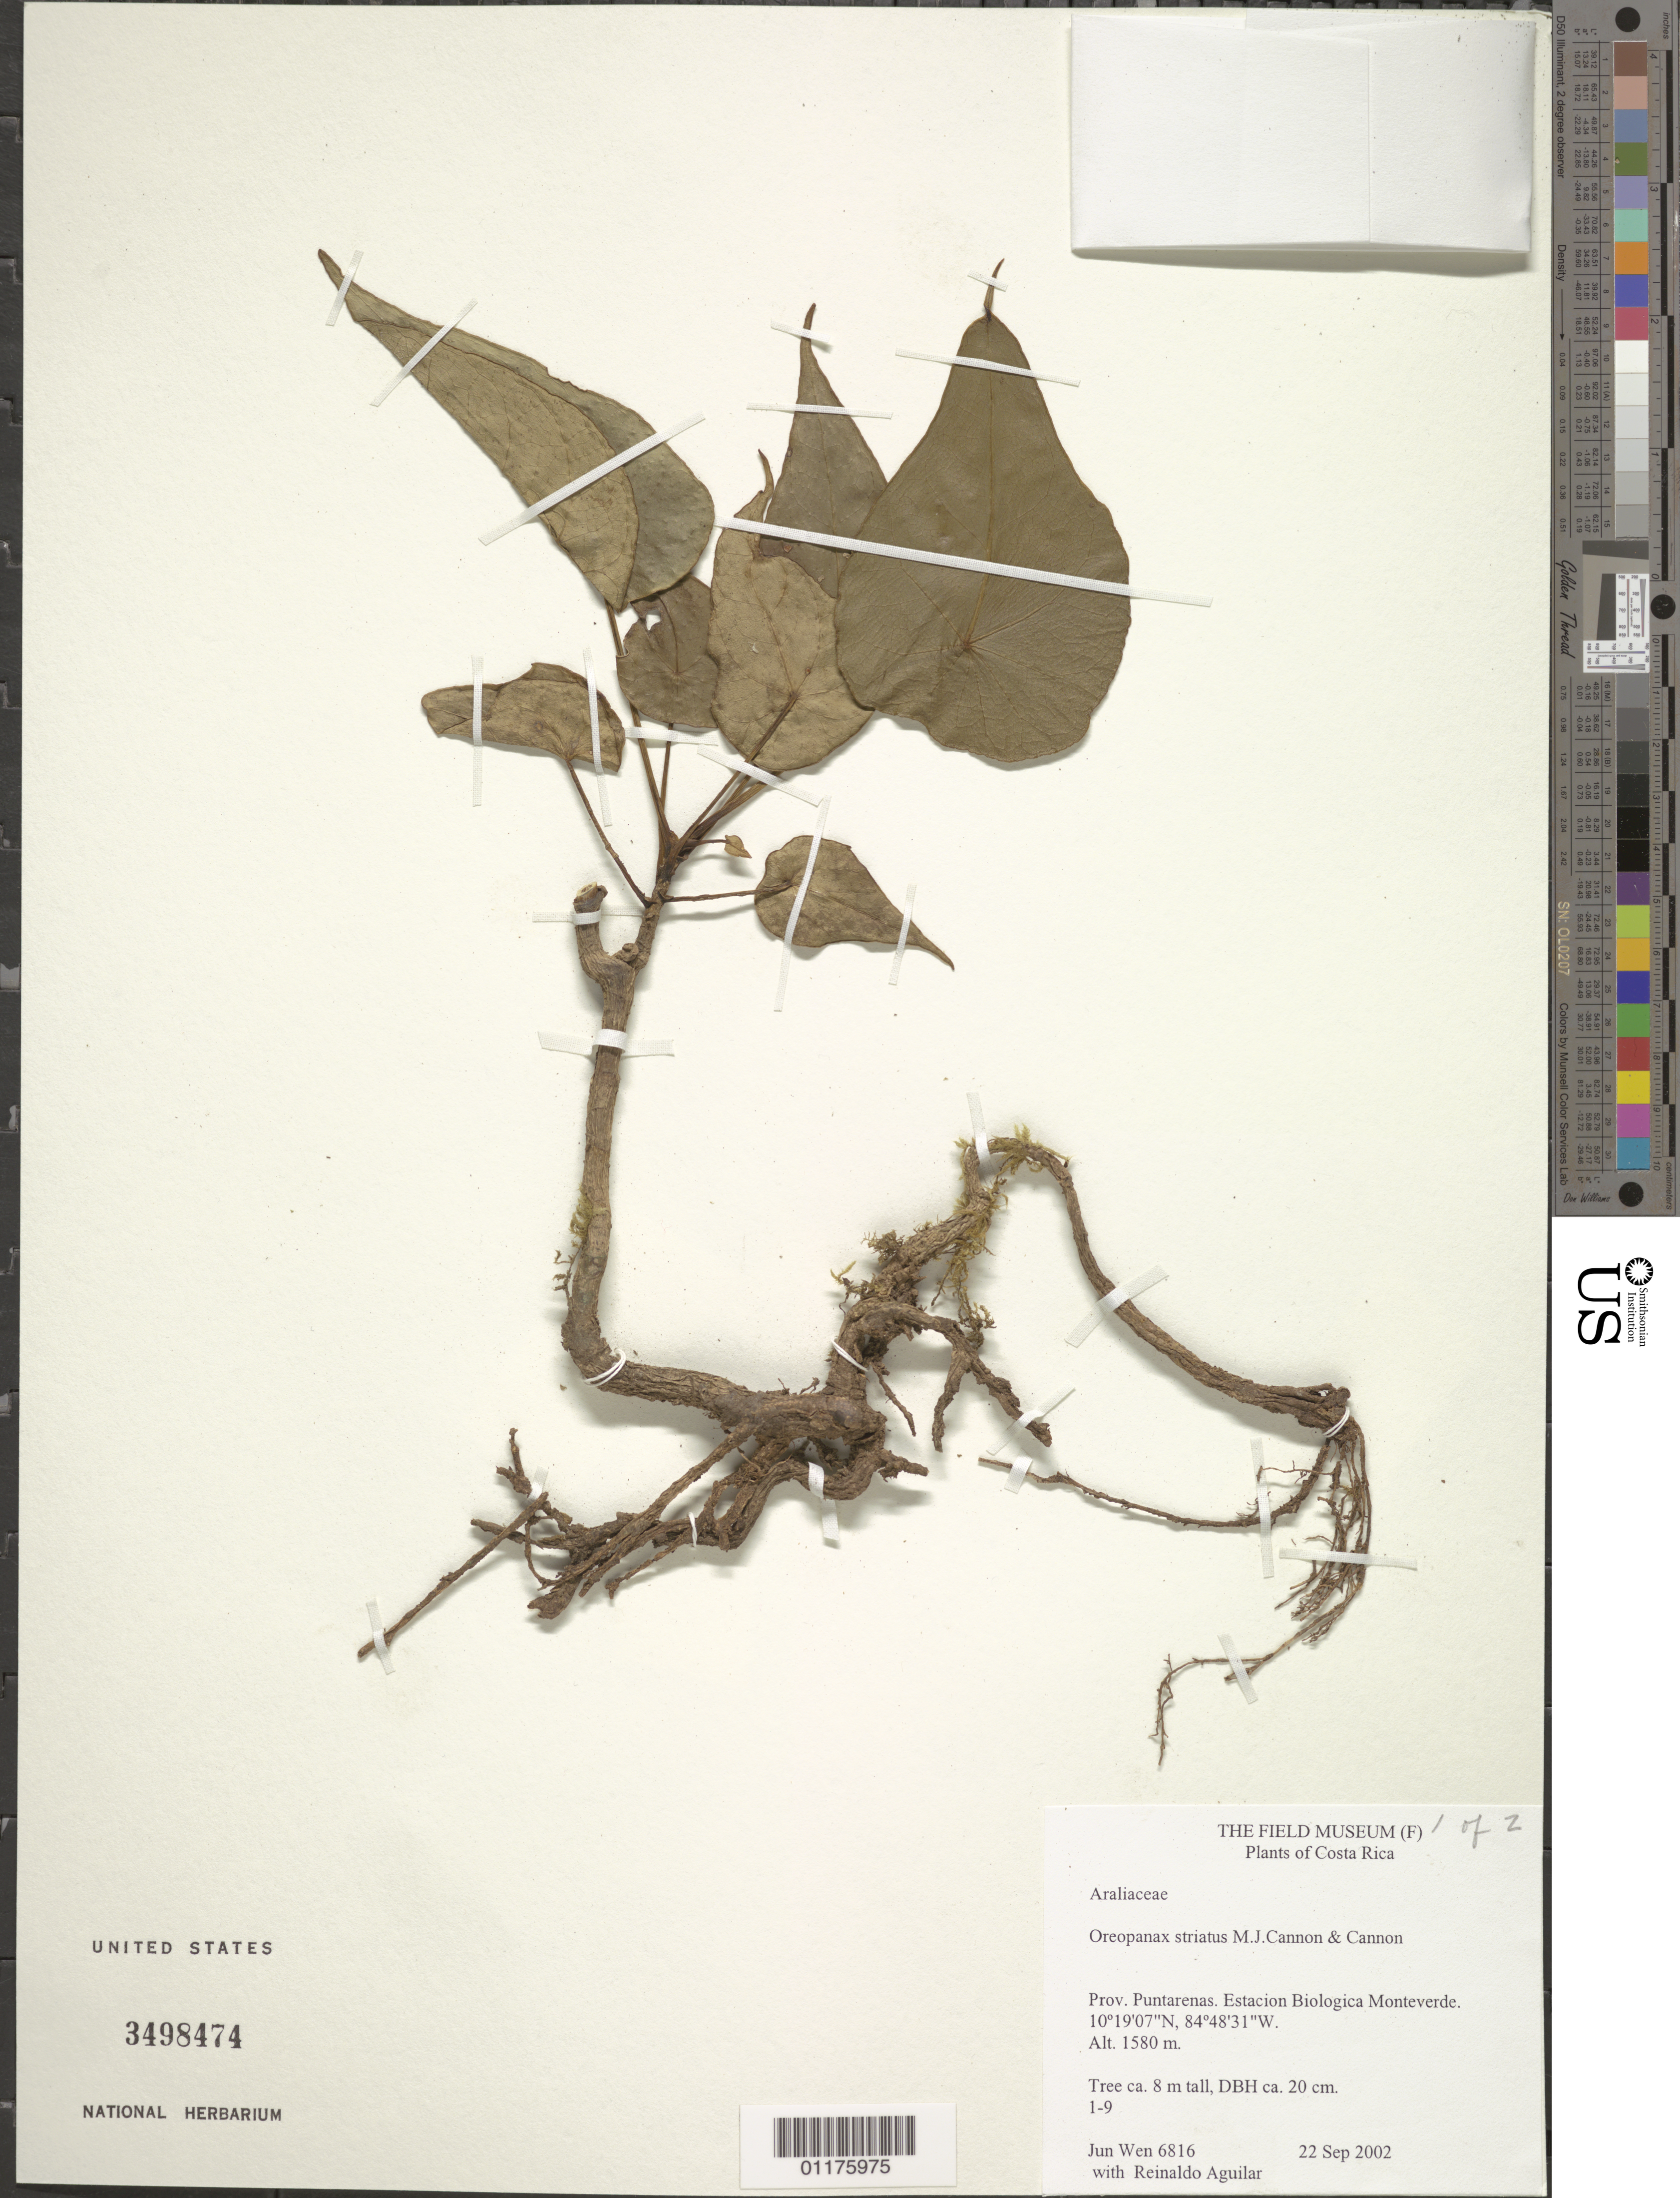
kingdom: Plantae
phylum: Tracheophyta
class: Magnoliopsida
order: Apiales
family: Araliaceae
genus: Oreopanax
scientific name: Oreopanax striatus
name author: (J. Cannon) M.J. Cannon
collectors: J. Wen & R. Aguilar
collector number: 6816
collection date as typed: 22 Sep 2002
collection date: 2002-09-22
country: Costa Rica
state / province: Puntarenas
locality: Estacion Biologica Monteverde.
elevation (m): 1580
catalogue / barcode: US 3498474